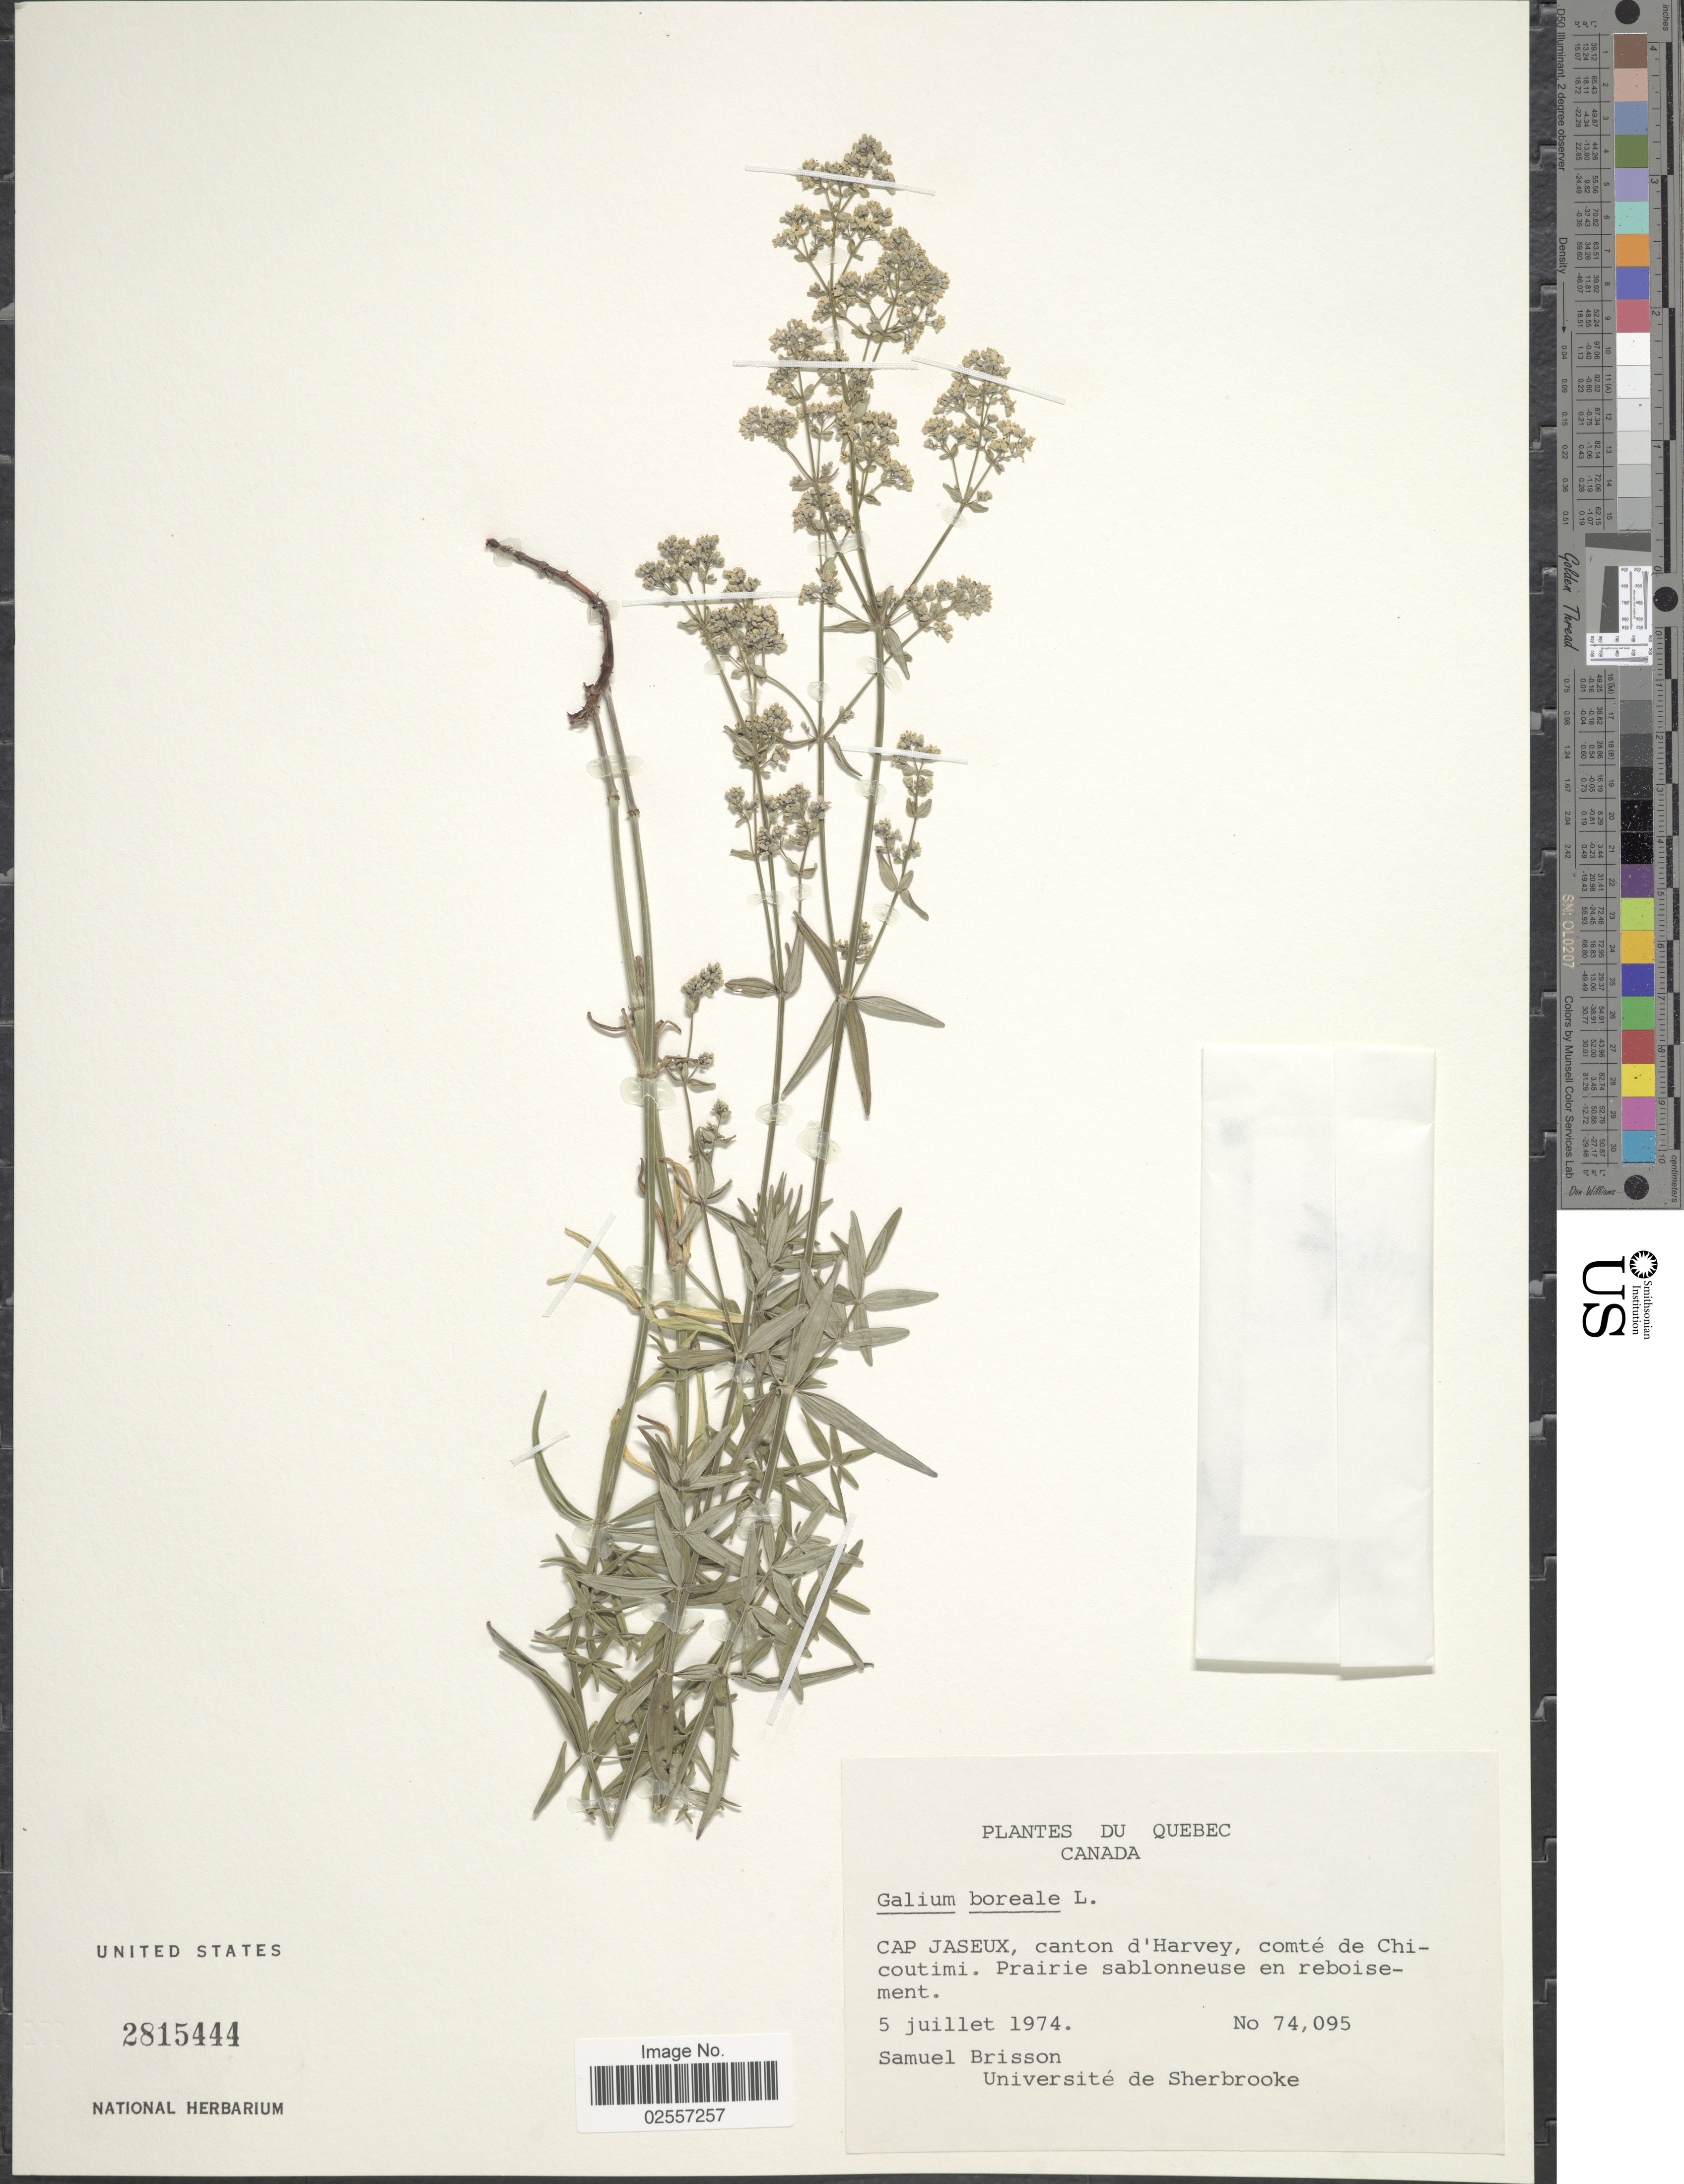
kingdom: Plantae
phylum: Tracheophyta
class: Magnoliopsida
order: Gentianales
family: Rubiaceae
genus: Galium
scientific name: Galium boreale L.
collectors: S. Brisson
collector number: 74095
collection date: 1974-07-05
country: Canada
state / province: Quebec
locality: Cap Jaseux, canton d'Harvey, comté de Chicoutimi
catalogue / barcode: US 2815444